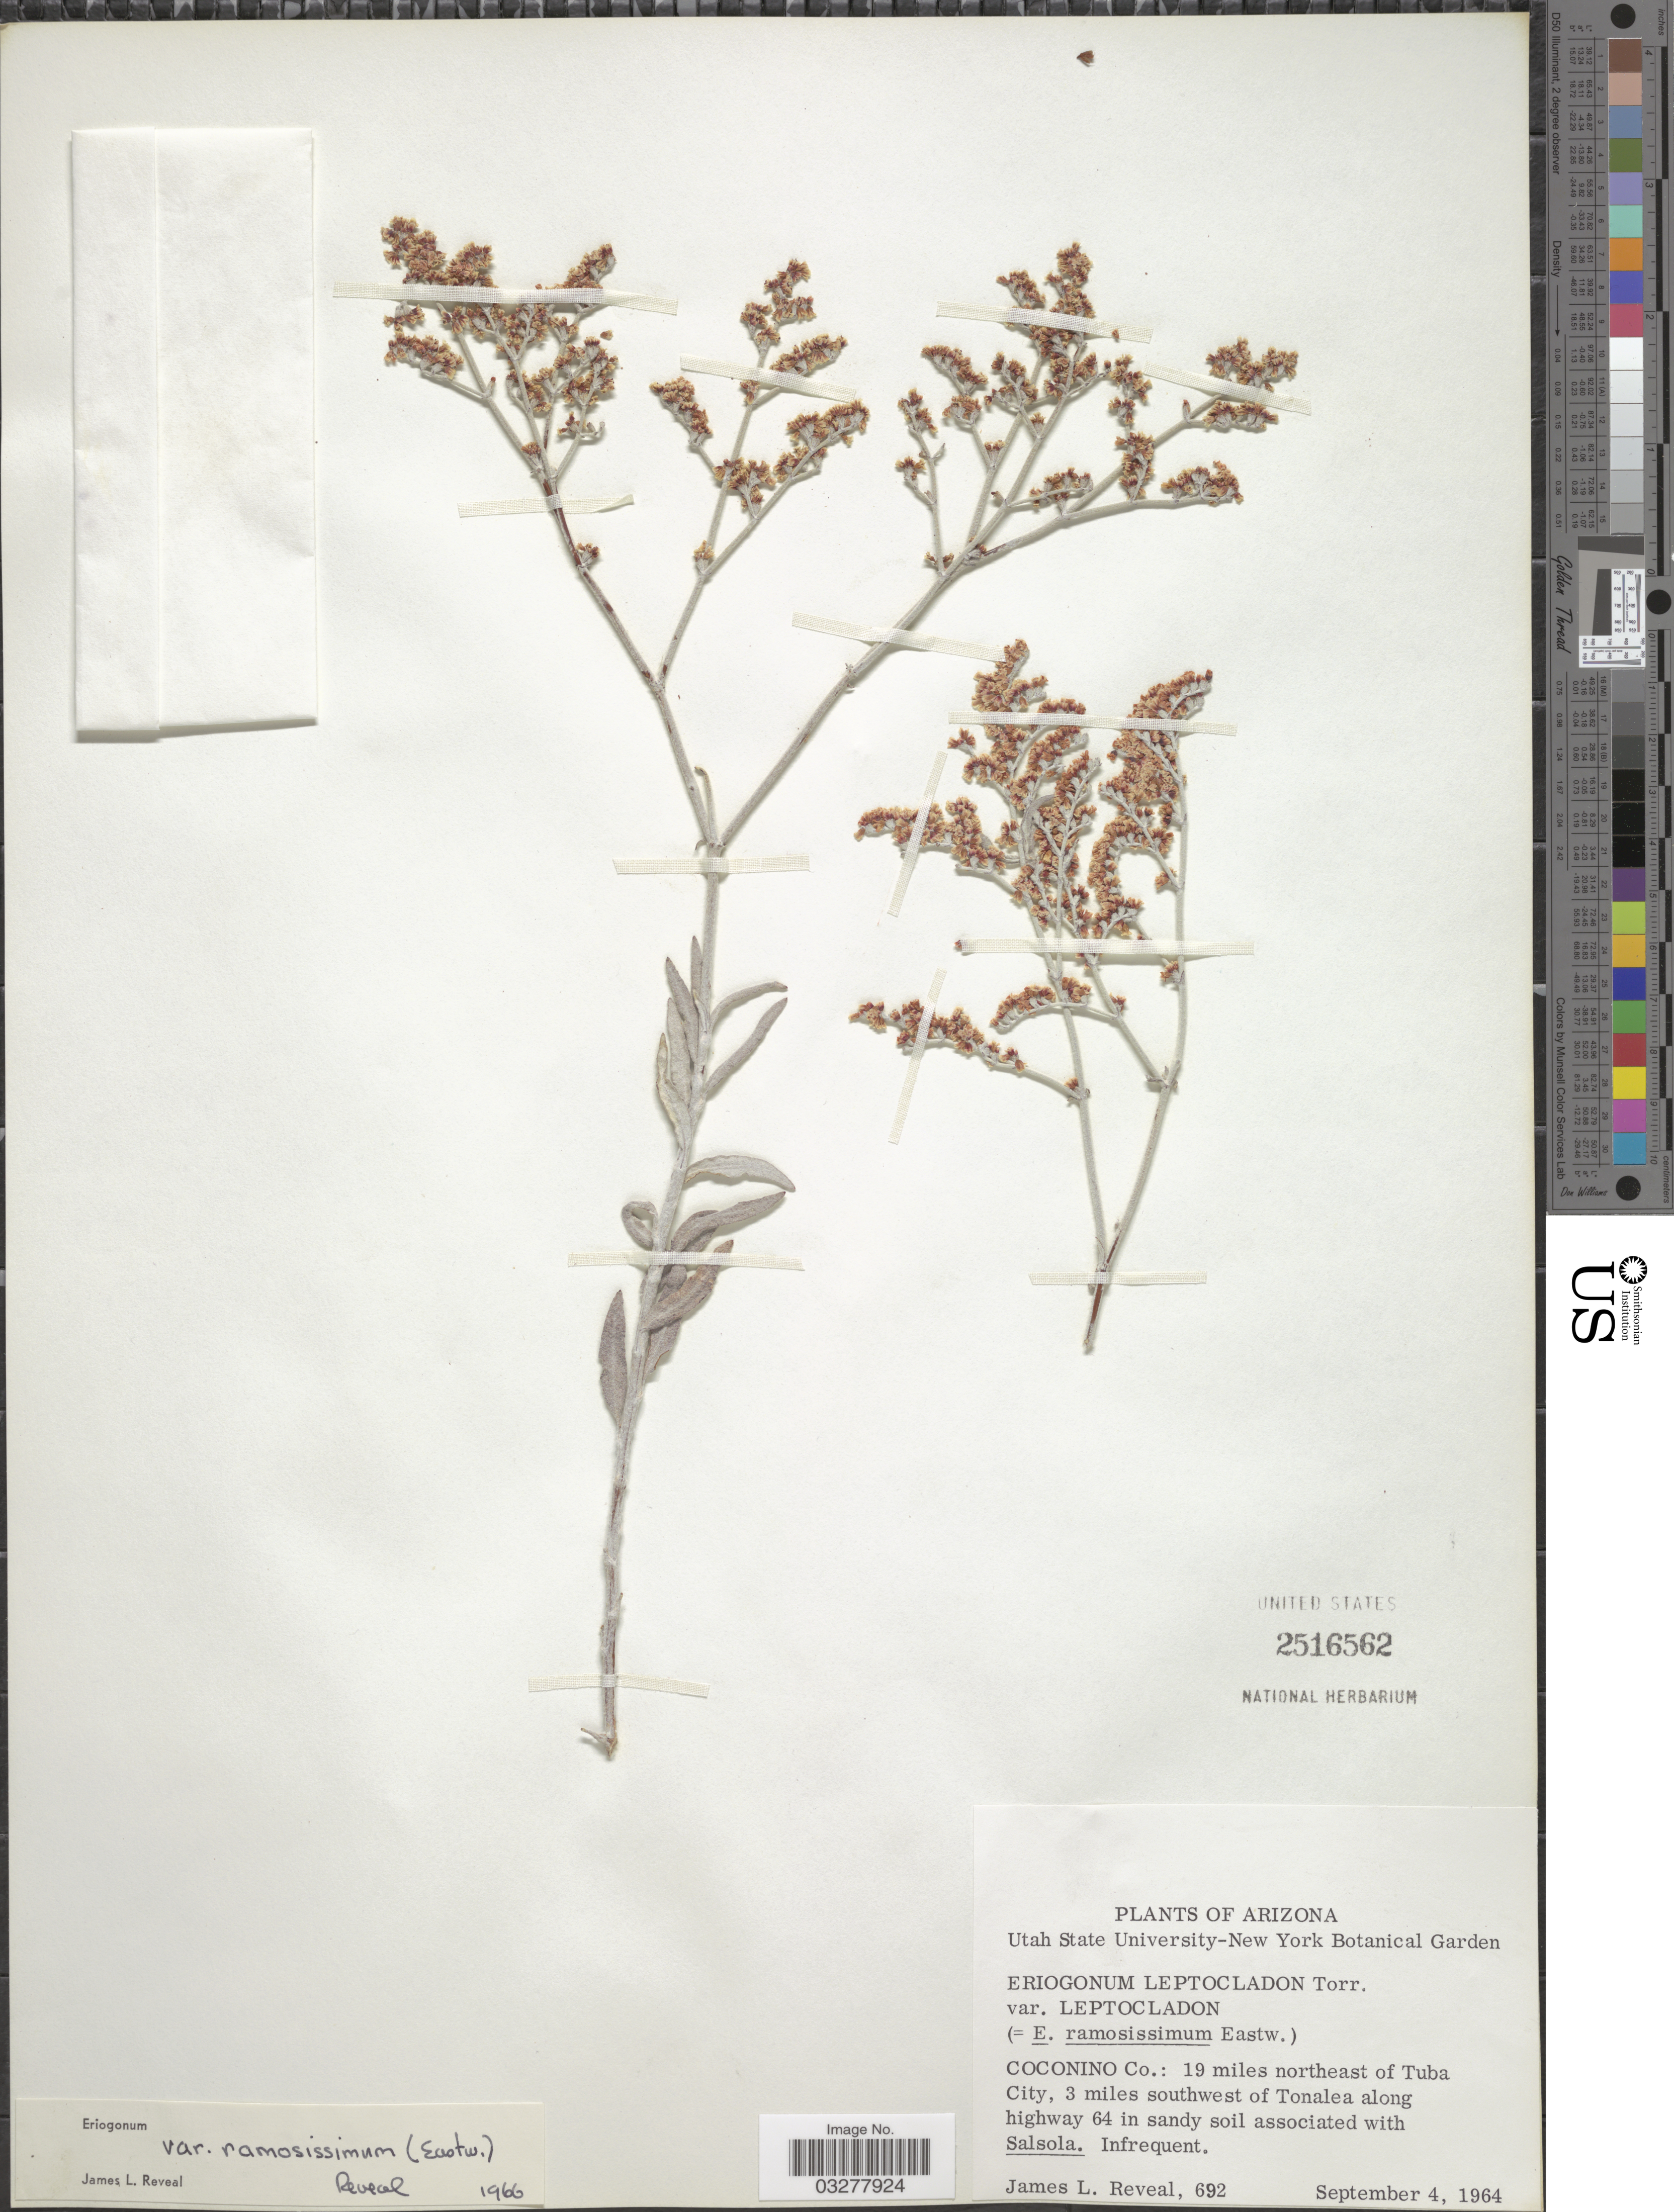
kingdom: Plantae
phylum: Tracheophyta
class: Magnoliopsida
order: Caryophyllales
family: Polygonaceae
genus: Eriogonum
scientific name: Eriogonum leptocladon var. ramosissimum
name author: (Eastw.) Reveal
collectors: J. L. Reveal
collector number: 692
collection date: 1964-09-04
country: United States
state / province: Arizona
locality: Coconino Co.: 19 miles northeast of Tuba City, 3 miles southwest of Tonalea along highway 64.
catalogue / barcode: US 2516562